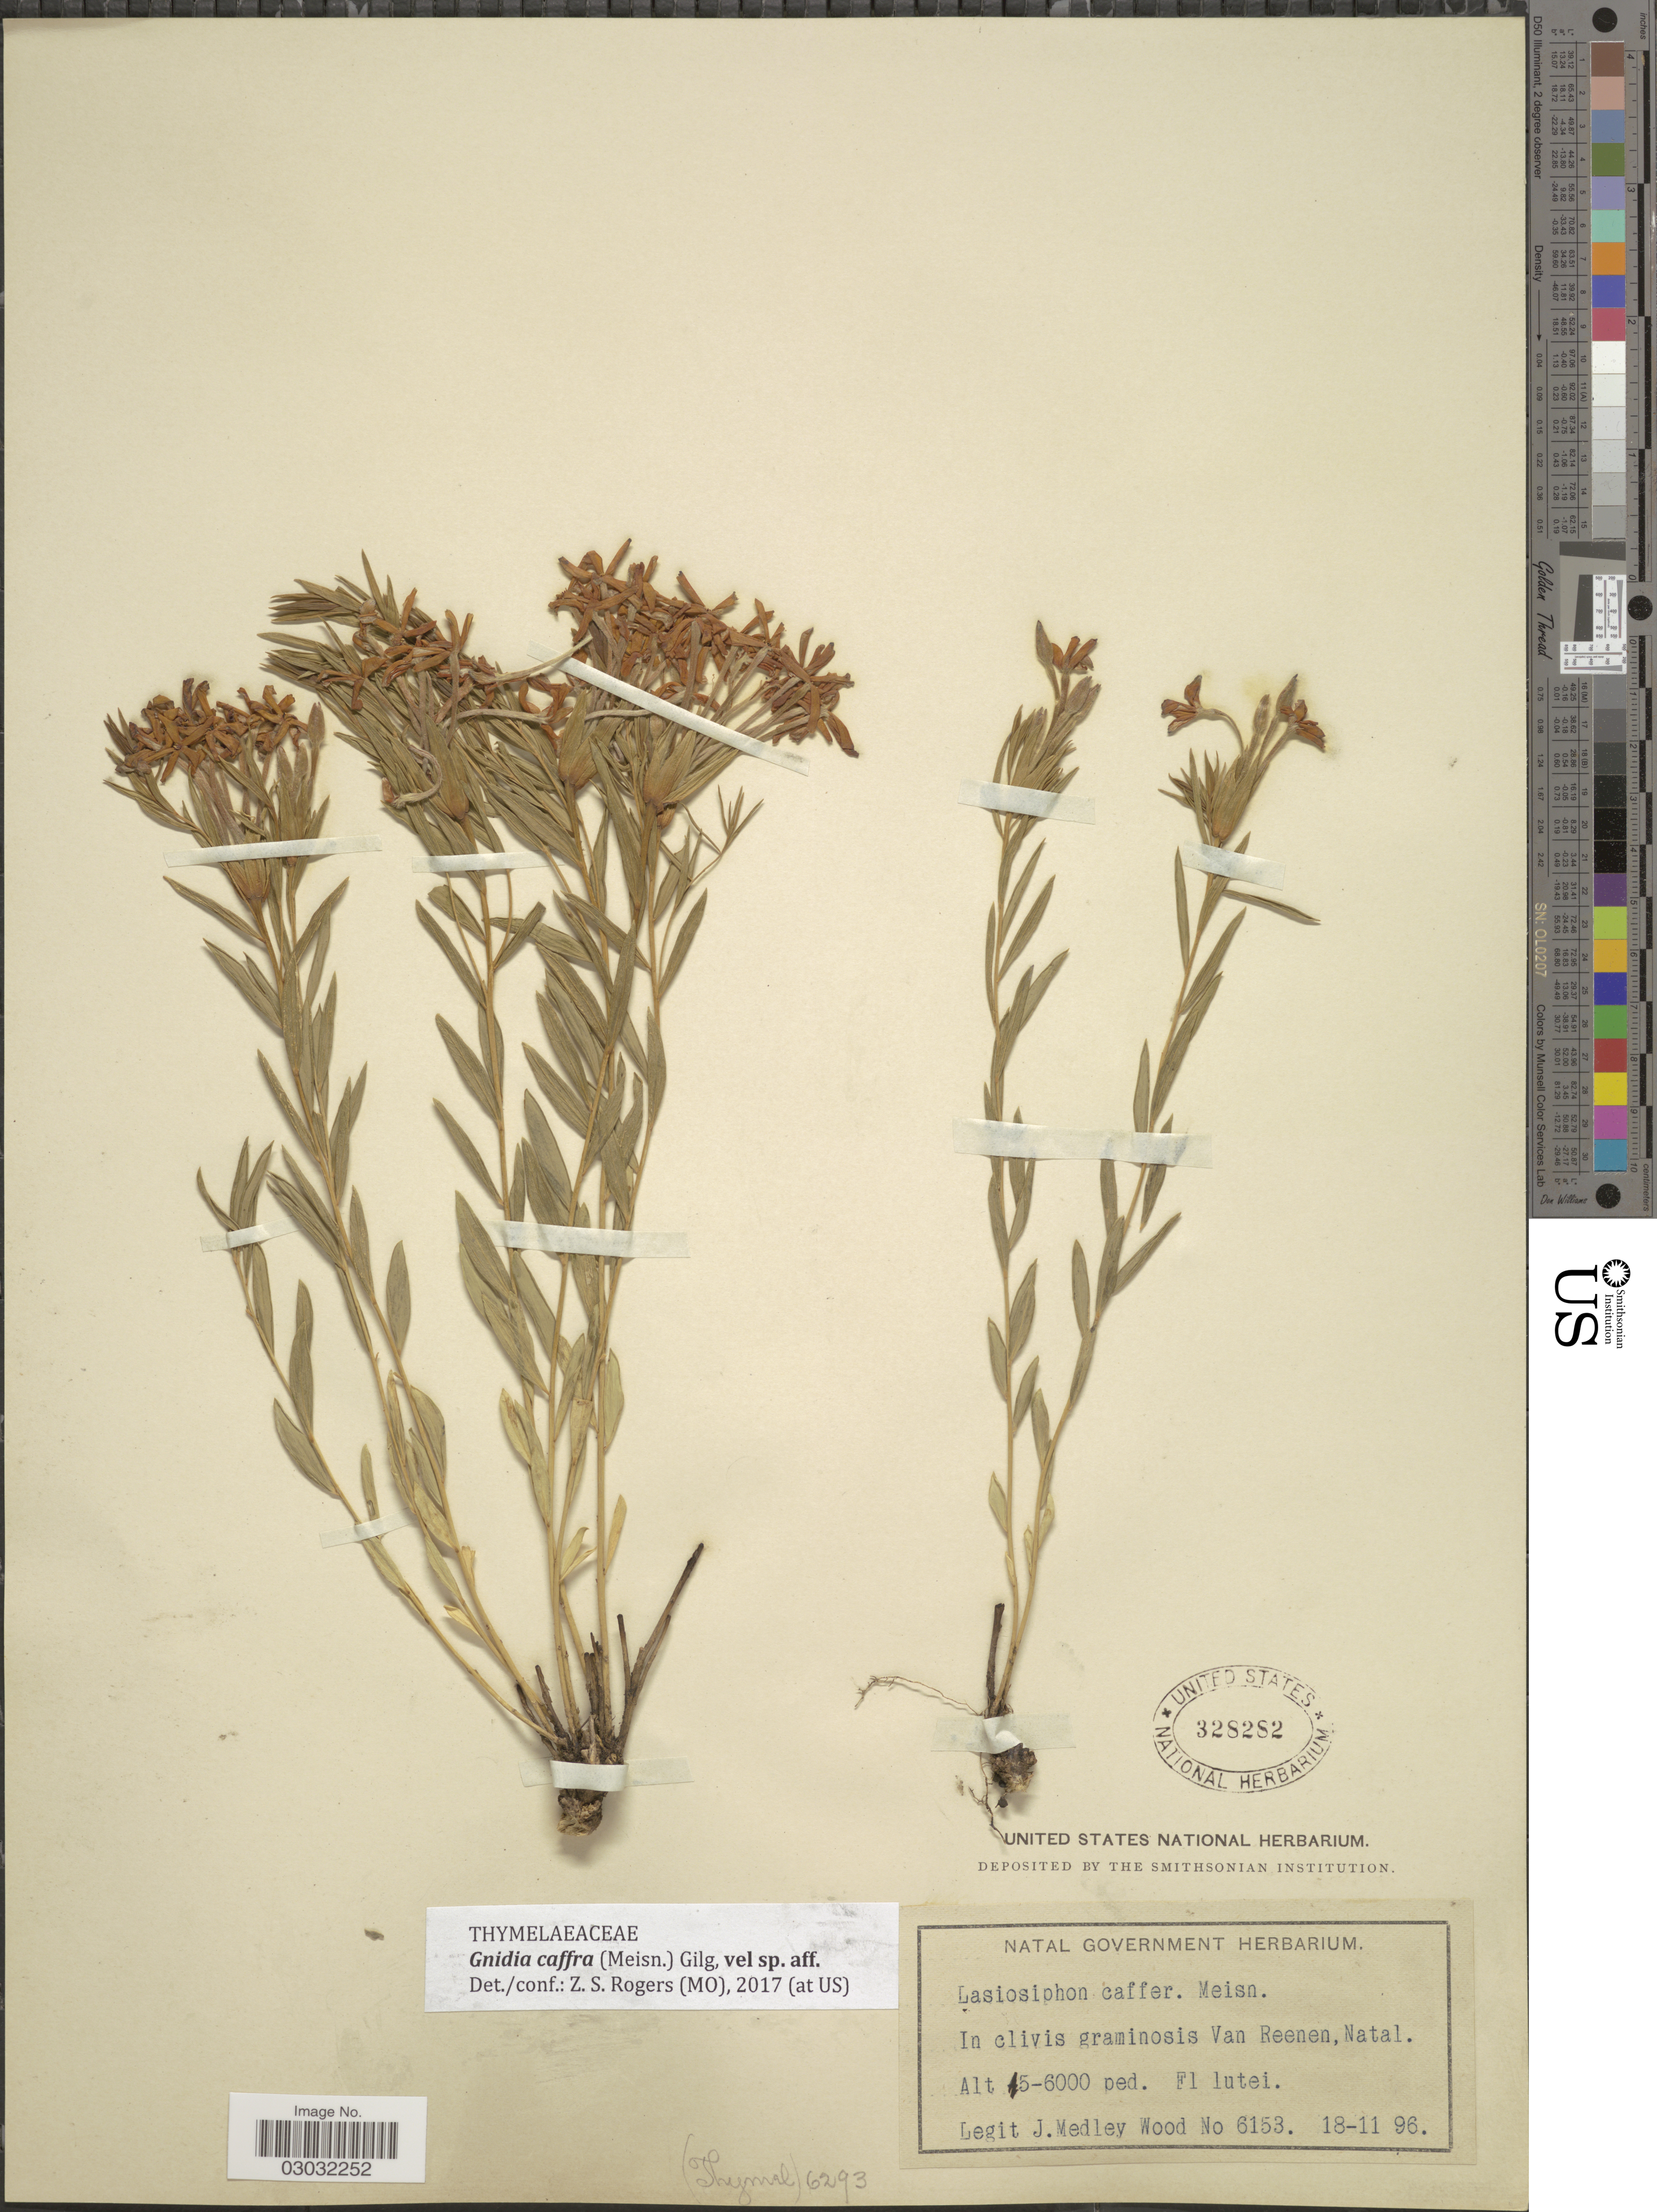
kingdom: Plantae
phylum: Tracheophyta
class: Magnoliopsida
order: Malvales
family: Thymelaeaceae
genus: Lasiosiphon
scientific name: Lasiosiphon caffer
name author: Meisn.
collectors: J. Medley Wood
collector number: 6153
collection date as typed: Transcribed d/m/y: 18/11/96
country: South Africa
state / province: KwaZulu-Natal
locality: In clivis graminosis Van Reenen, Natal.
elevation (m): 1524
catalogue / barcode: US 328282